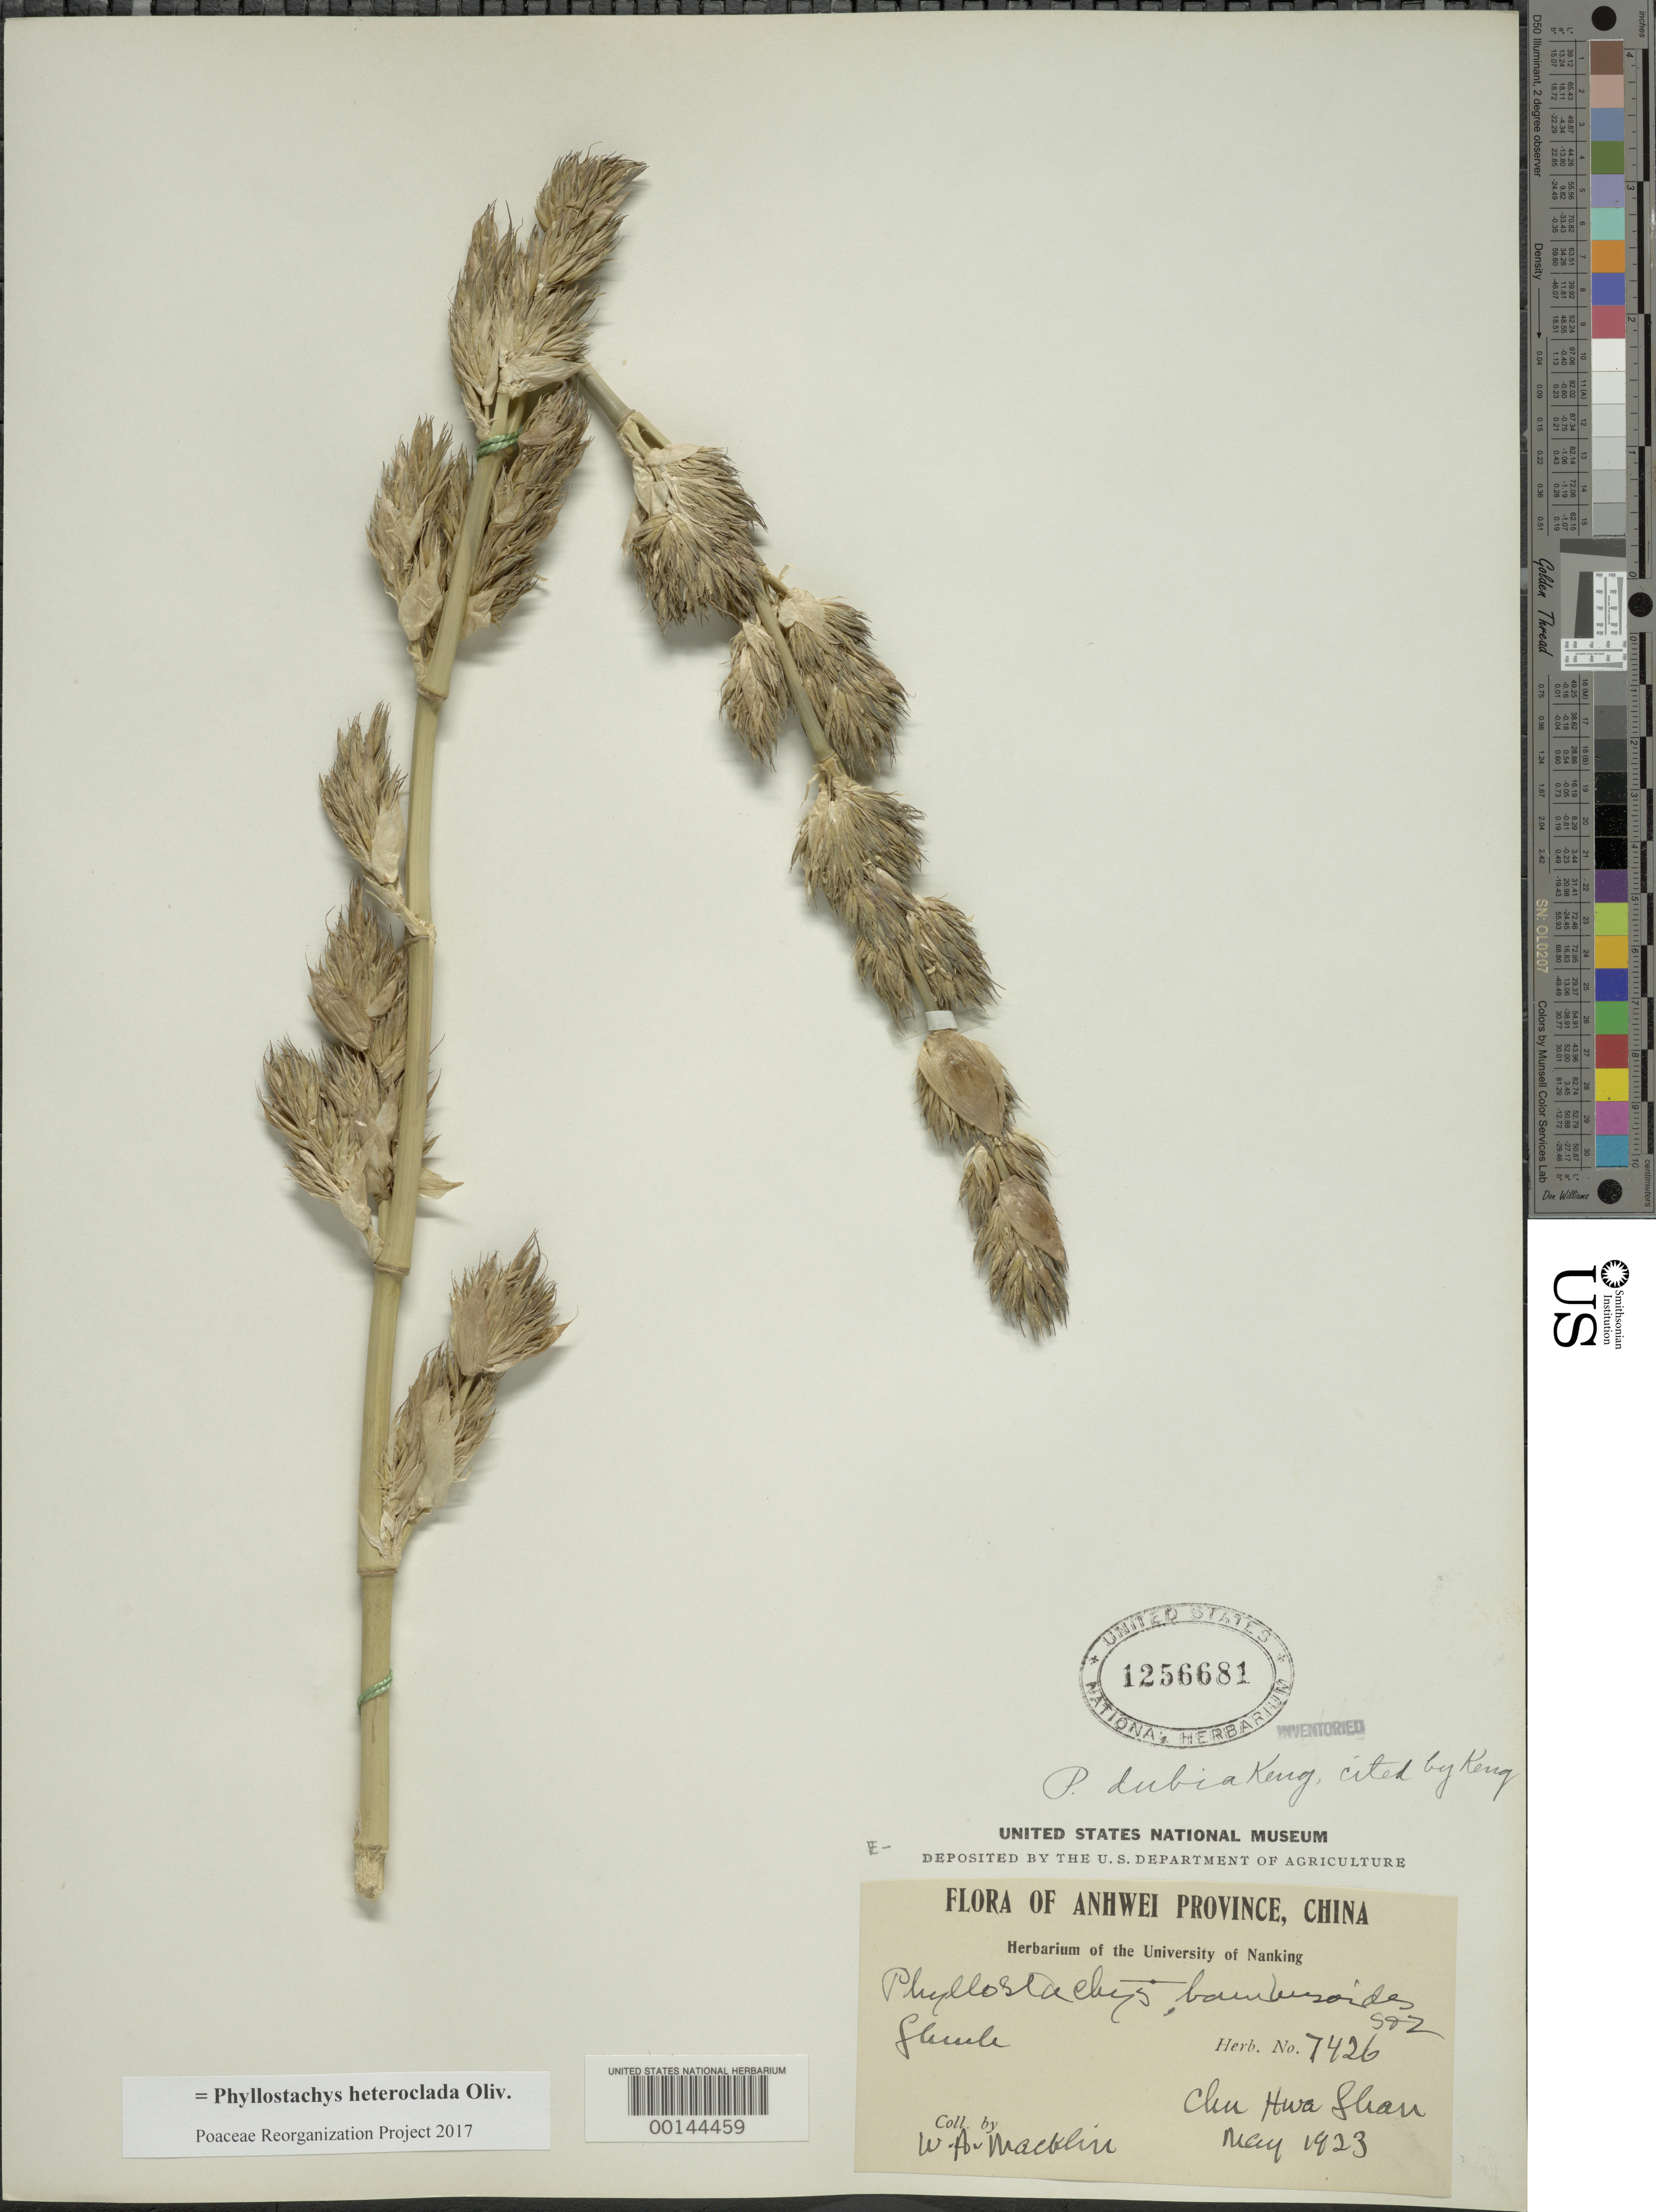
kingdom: Plantae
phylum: Tracheophyta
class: Liliopsida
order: Poales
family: Poaceae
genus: Phyllostachys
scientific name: Phyllostachys heteroclada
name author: Oliv.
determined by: Poaceae Reorganization Project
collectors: W. Macklin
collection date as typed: May 1923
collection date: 1923-05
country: China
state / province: Anhui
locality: Chu Hwa Shan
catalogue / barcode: US 1256681